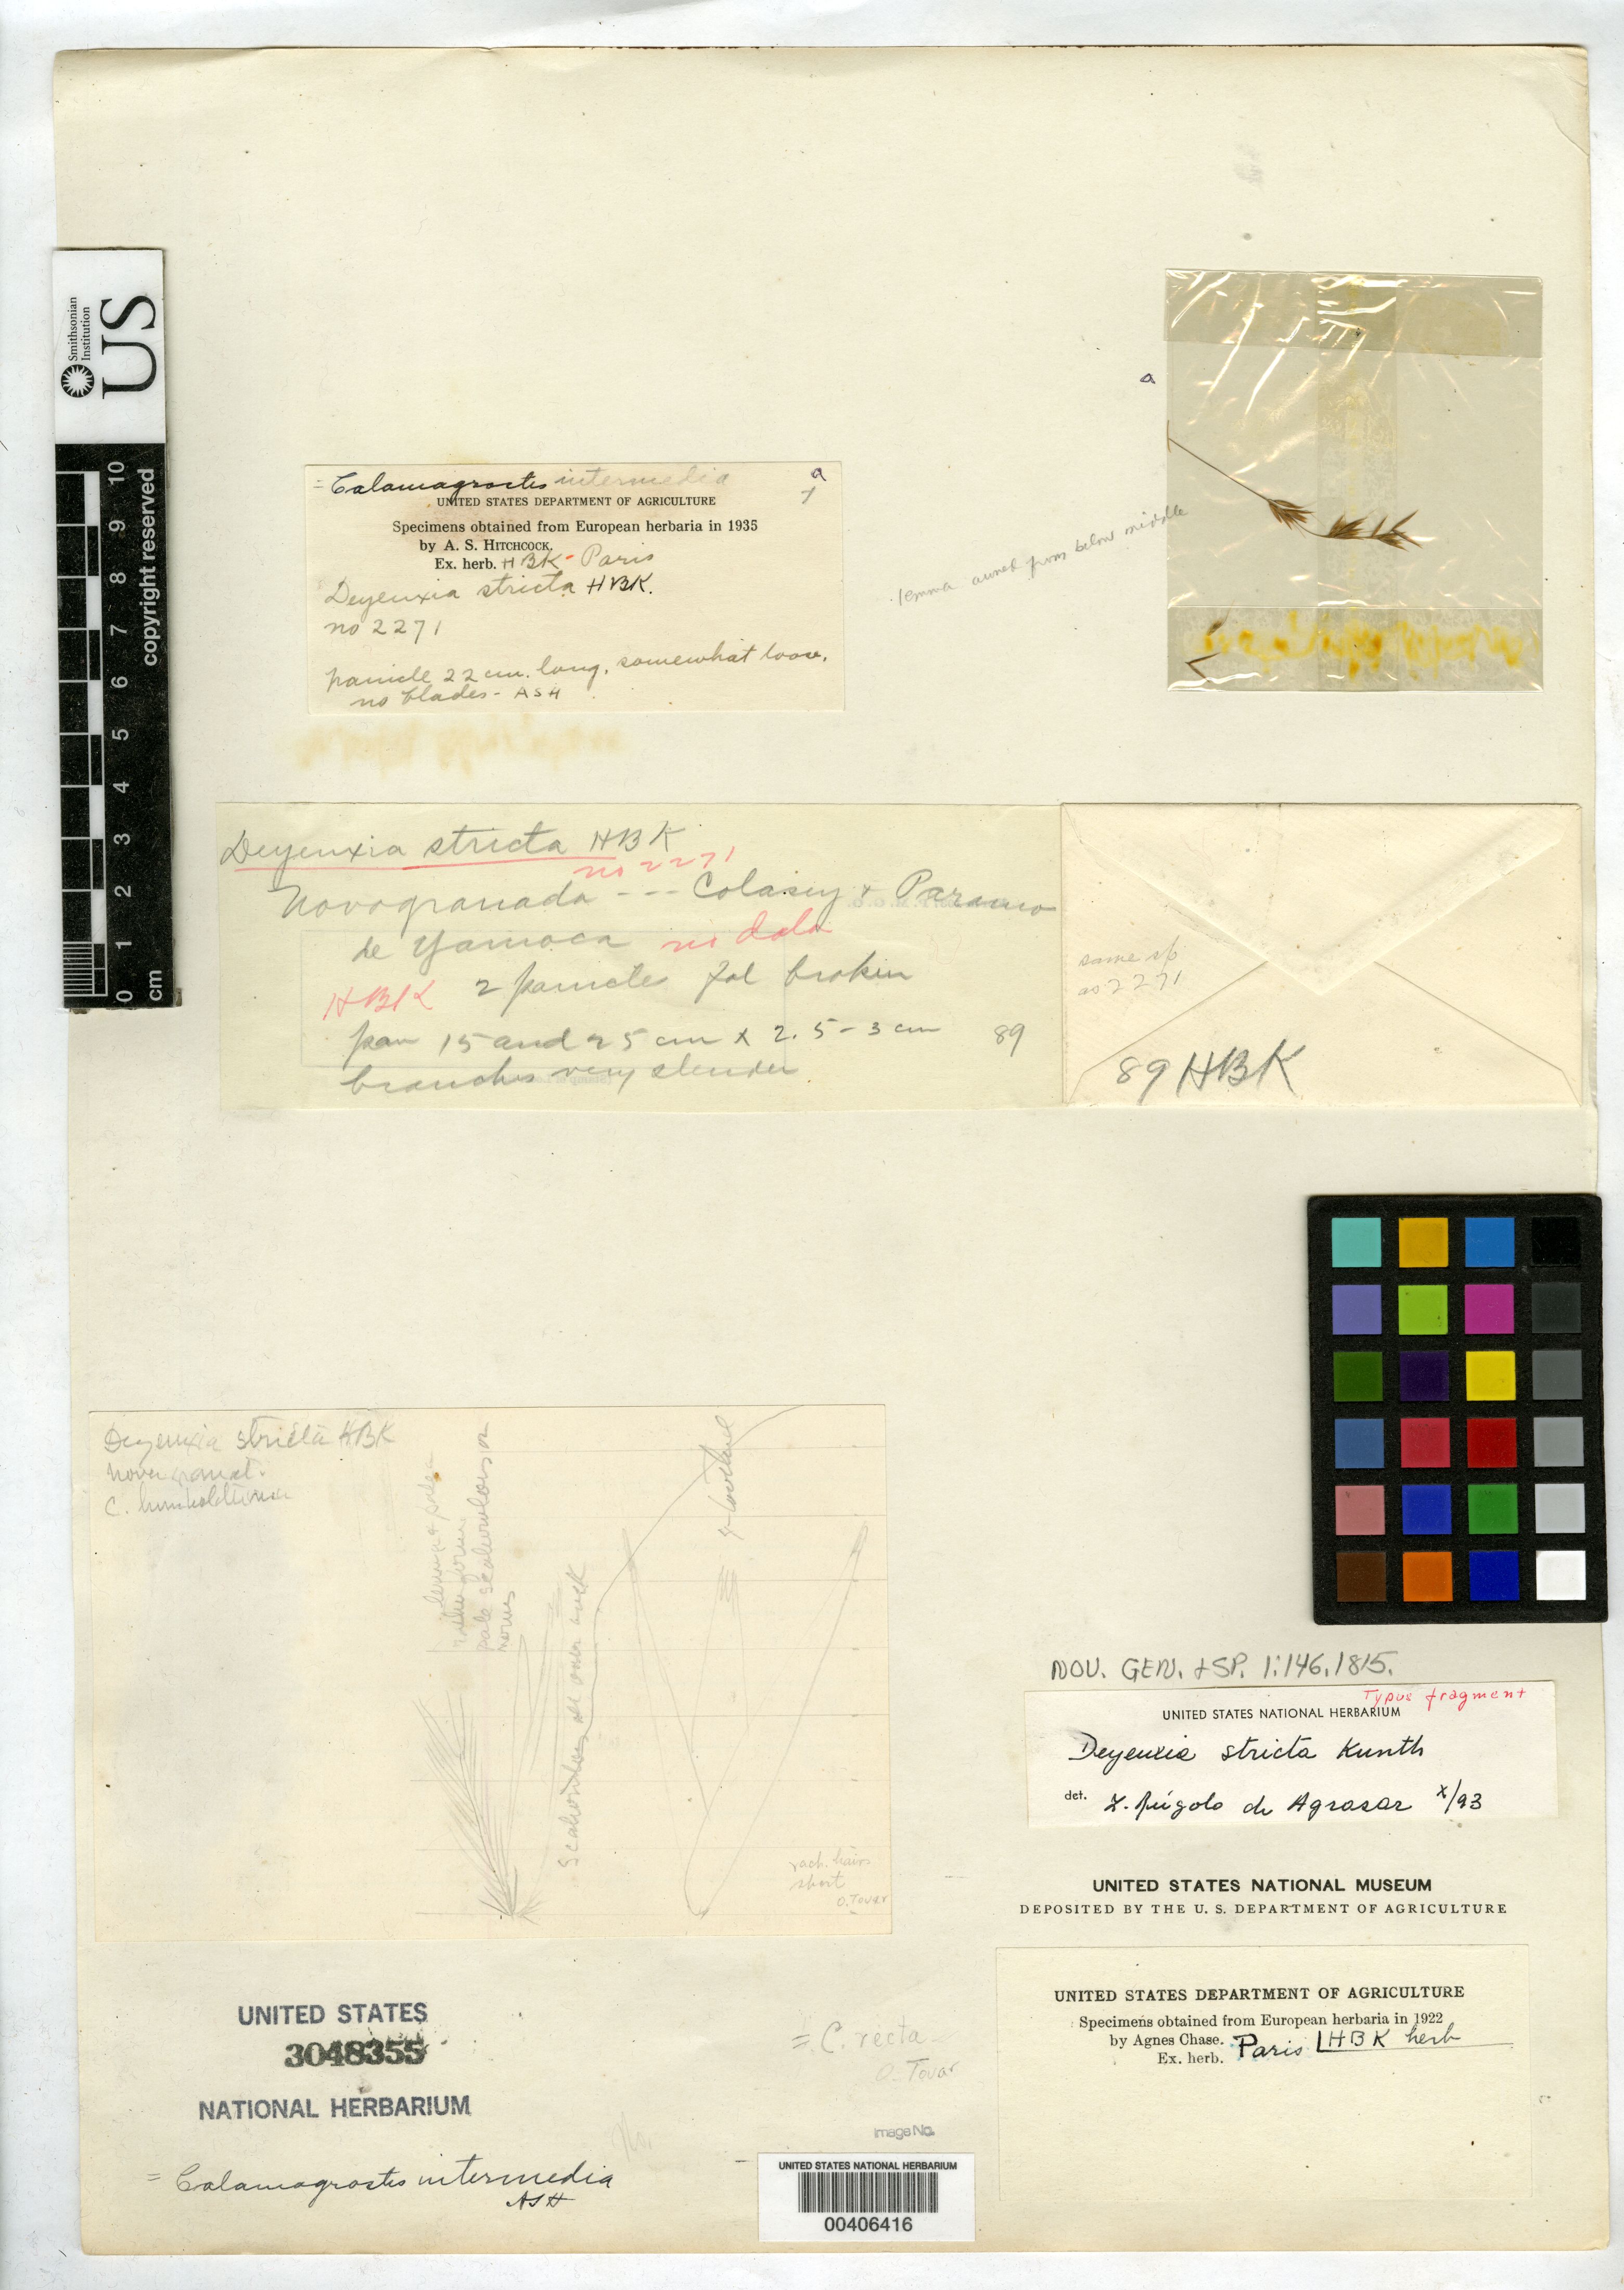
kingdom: Plantae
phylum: Tracheophyta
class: Liliopsida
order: Poales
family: Poaceae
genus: Deyeuxia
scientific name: Deyeuxia stricta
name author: Humb. et al.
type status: Type Fragment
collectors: A. J. A. Bonpland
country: Colombia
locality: Colasey & Paramo de Yamaca.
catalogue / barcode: US 3048355